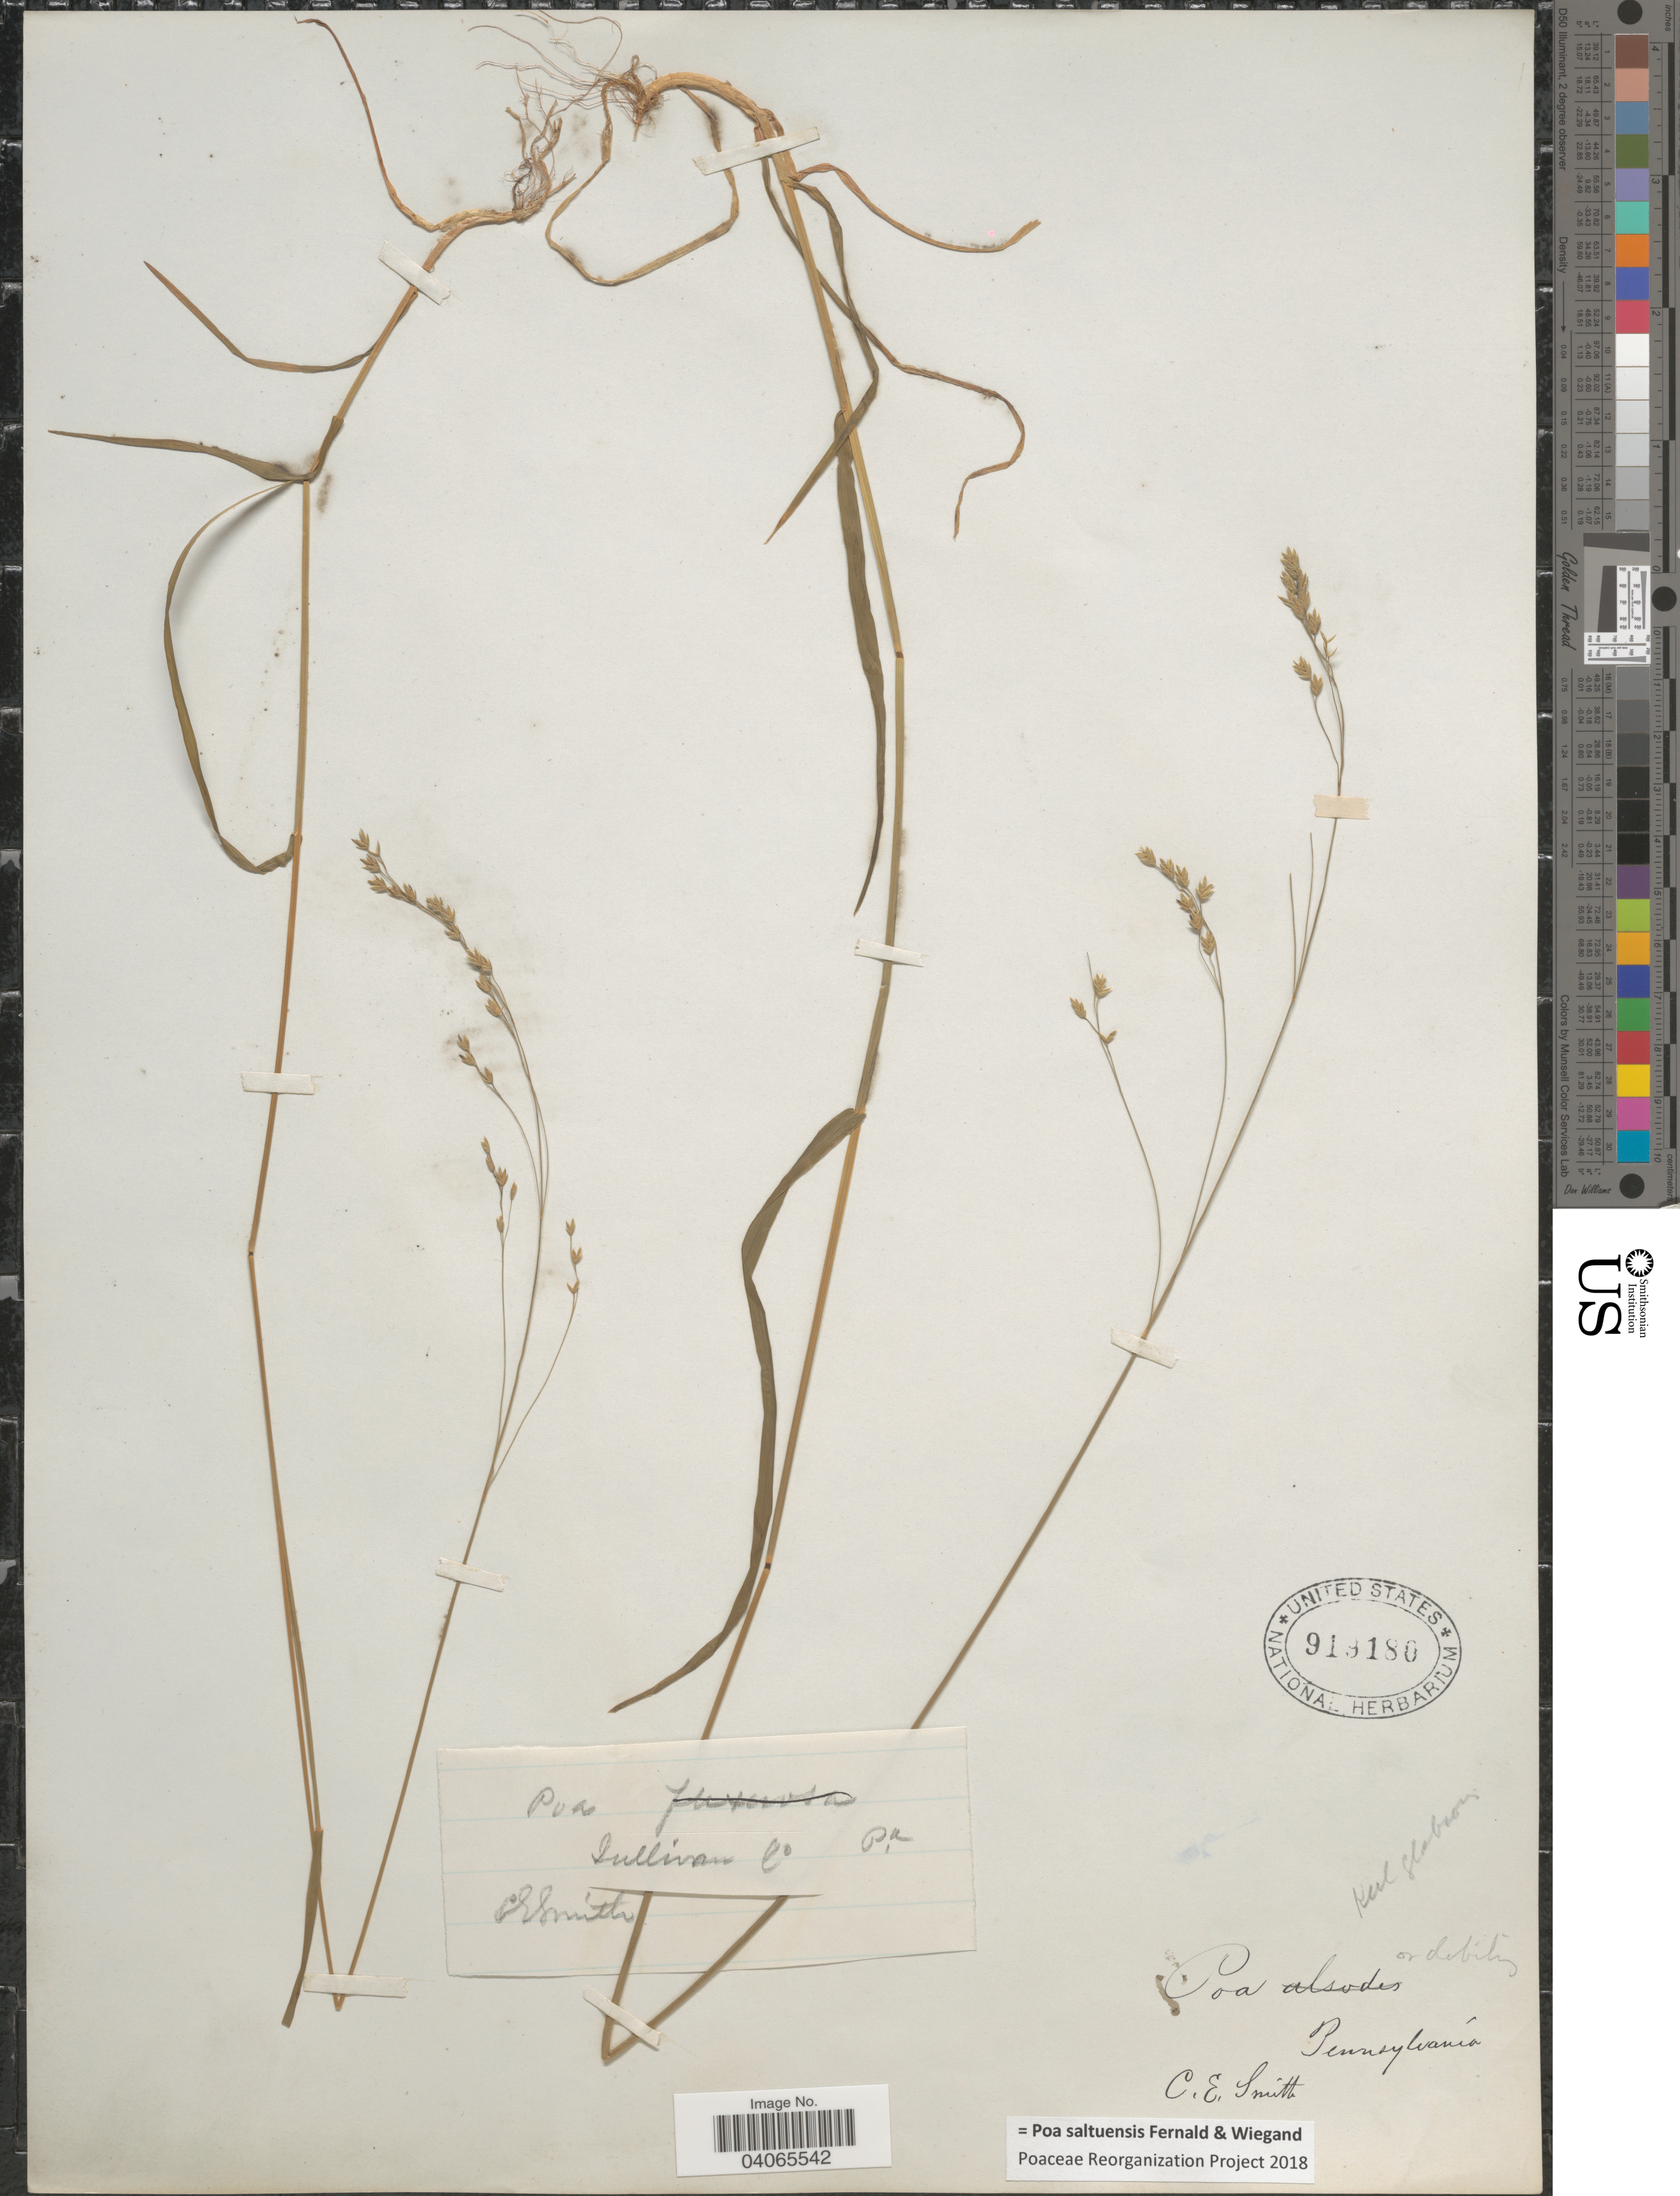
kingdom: Plantae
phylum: Tracheophyta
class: Liliopsida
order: Poales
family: Poaceae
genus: Poa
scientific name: Poa saltuensis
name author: Fernald & Wiegand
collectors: C. E. Smith Jr.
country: United States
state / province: Pennsylvania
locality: Sullivan Co.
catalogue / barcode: US 919180